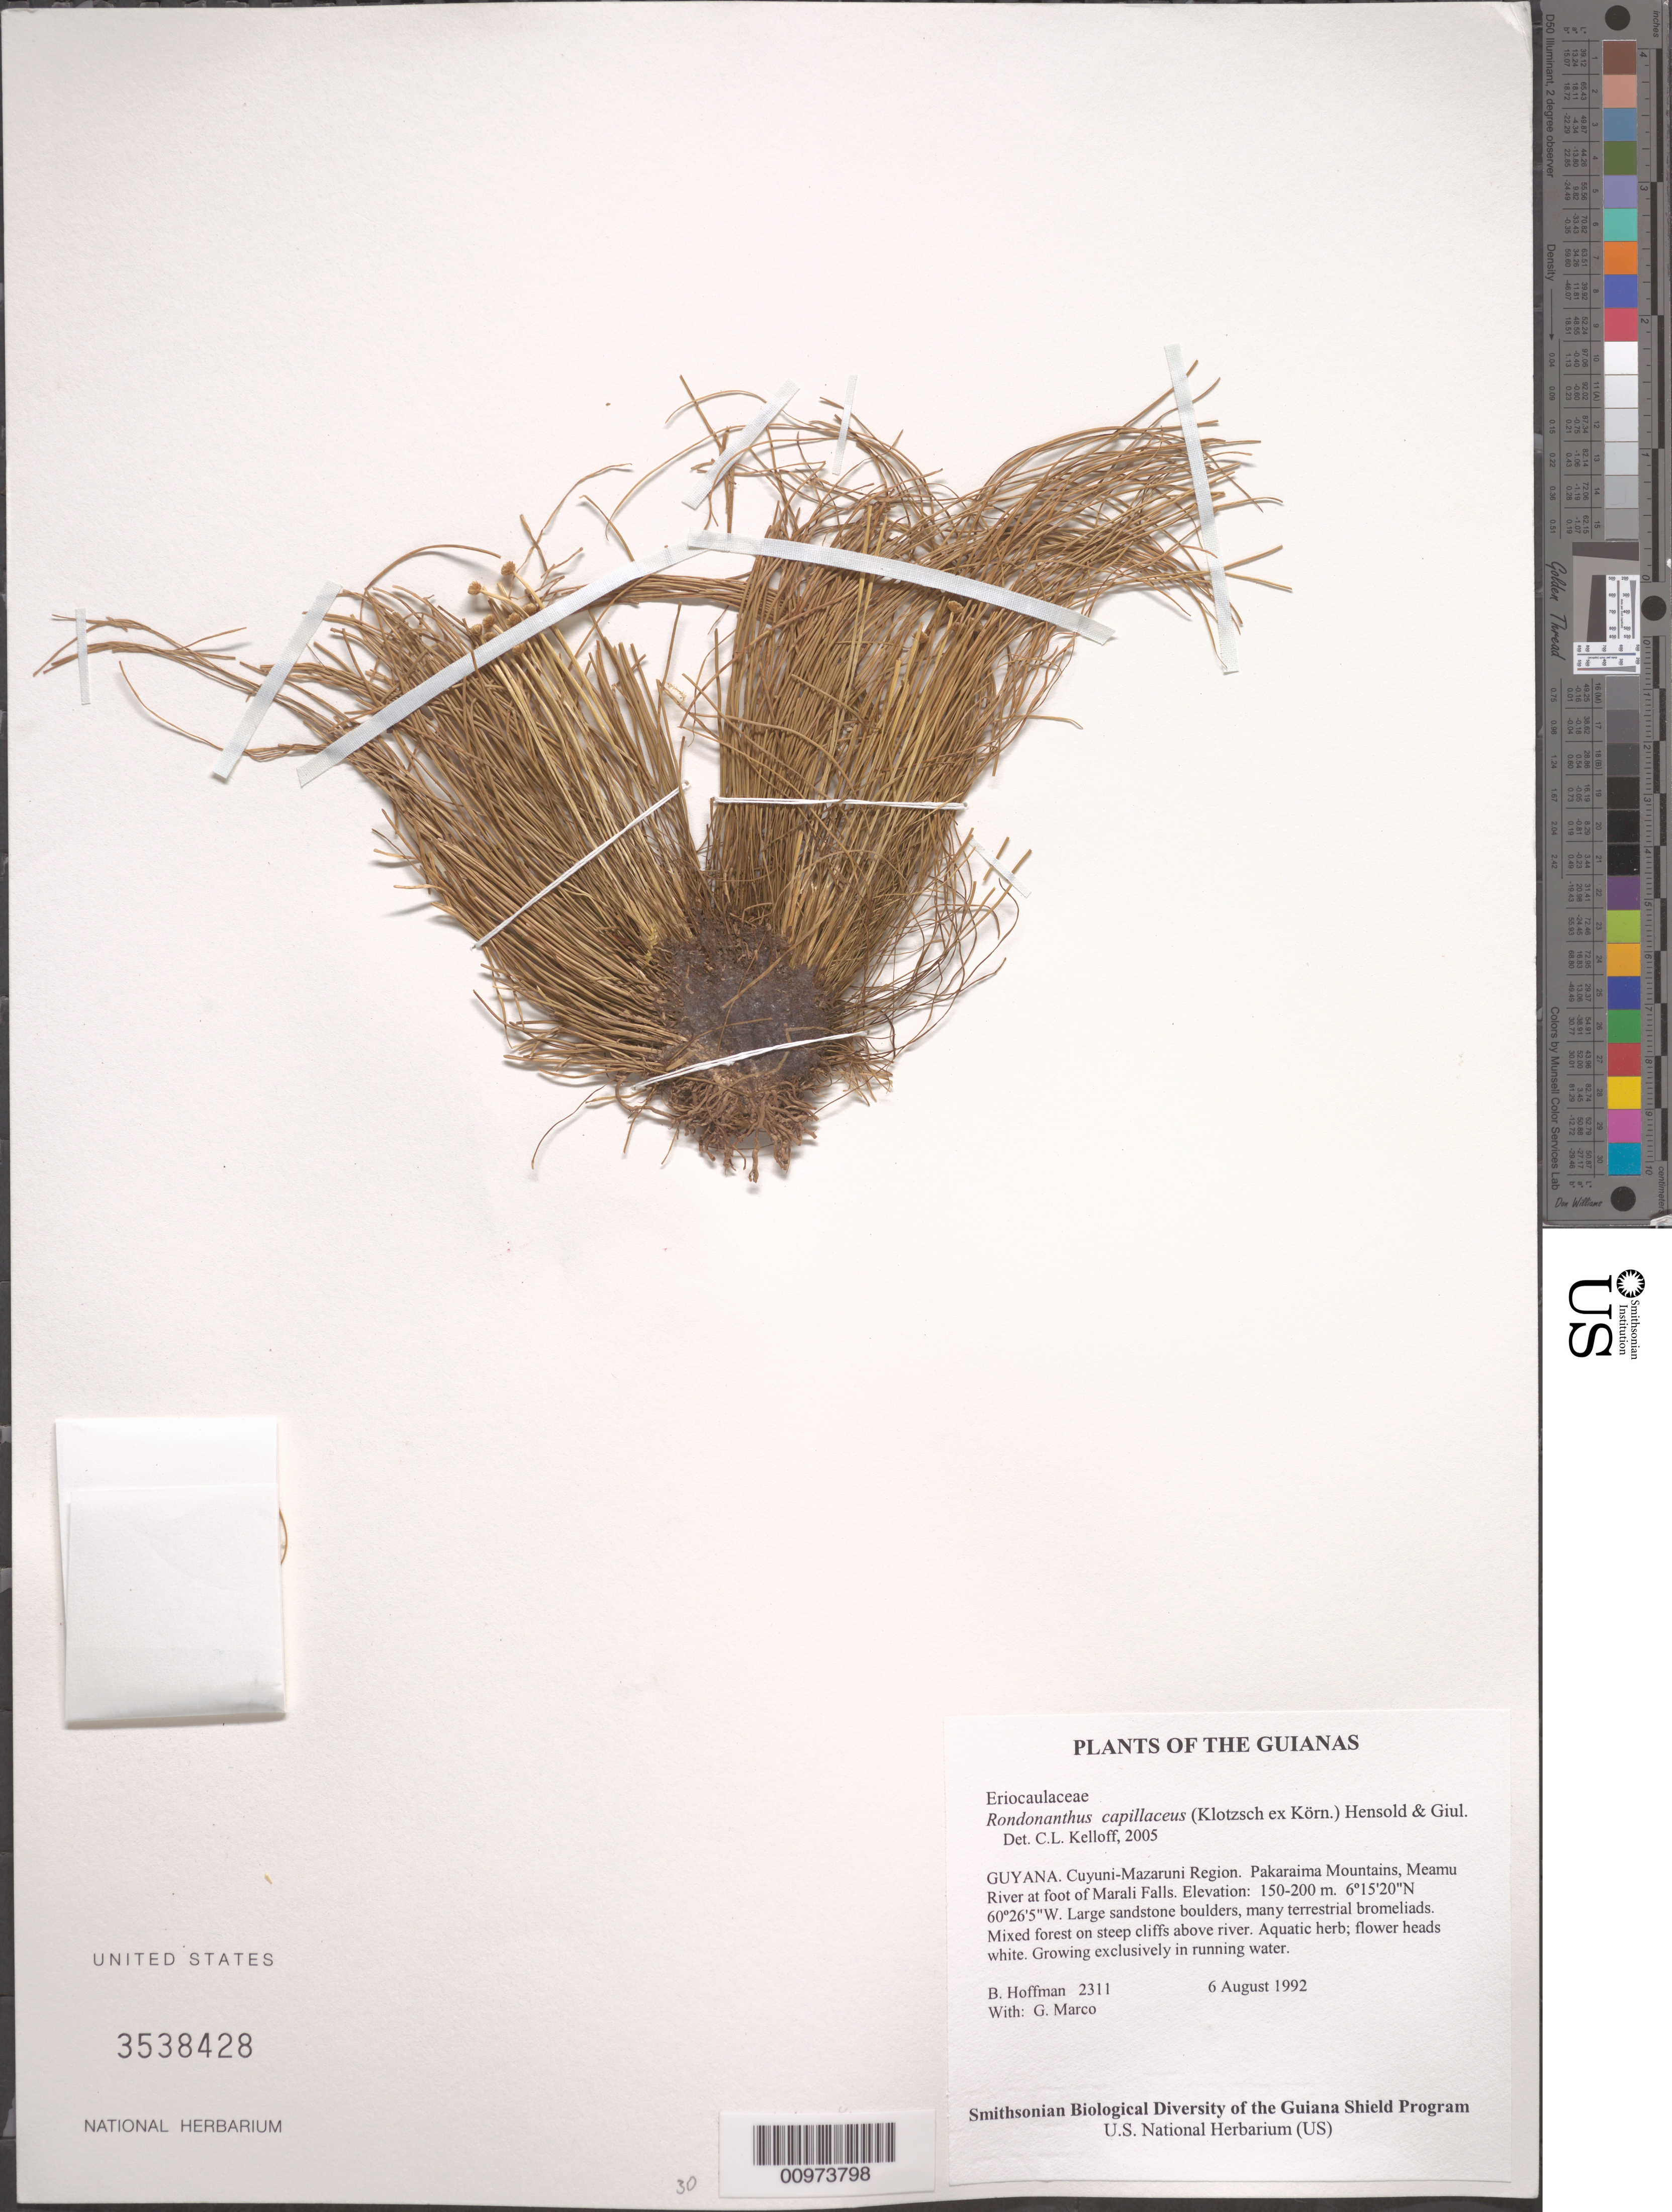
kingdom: Plantae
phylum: Tracheophyta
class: Liliopsida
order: Poales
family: Eriocaulaceae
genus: Rondonanthus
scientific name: Rondonanthus capillaceus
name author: (Klotzsch ex Körn.) Hensold & Giul.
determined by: Kelloff, Carol L., (US), Smithsonian Institution - National Museum of Natural History (UNITED STATES)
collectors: B. Hoffman & G. Marco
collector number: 2311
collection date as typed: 6 August 1992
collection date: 1992-08-06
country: Guyana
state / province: Cuyuni-Mazaruni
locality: Pakaraima Mountains, Meamu River at foot of Marali Falls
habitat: Large sandstone boulders, many terrestrial bromeliads. Mixed forest on steep cliffs above river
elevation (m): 150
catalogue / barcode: US 3538428